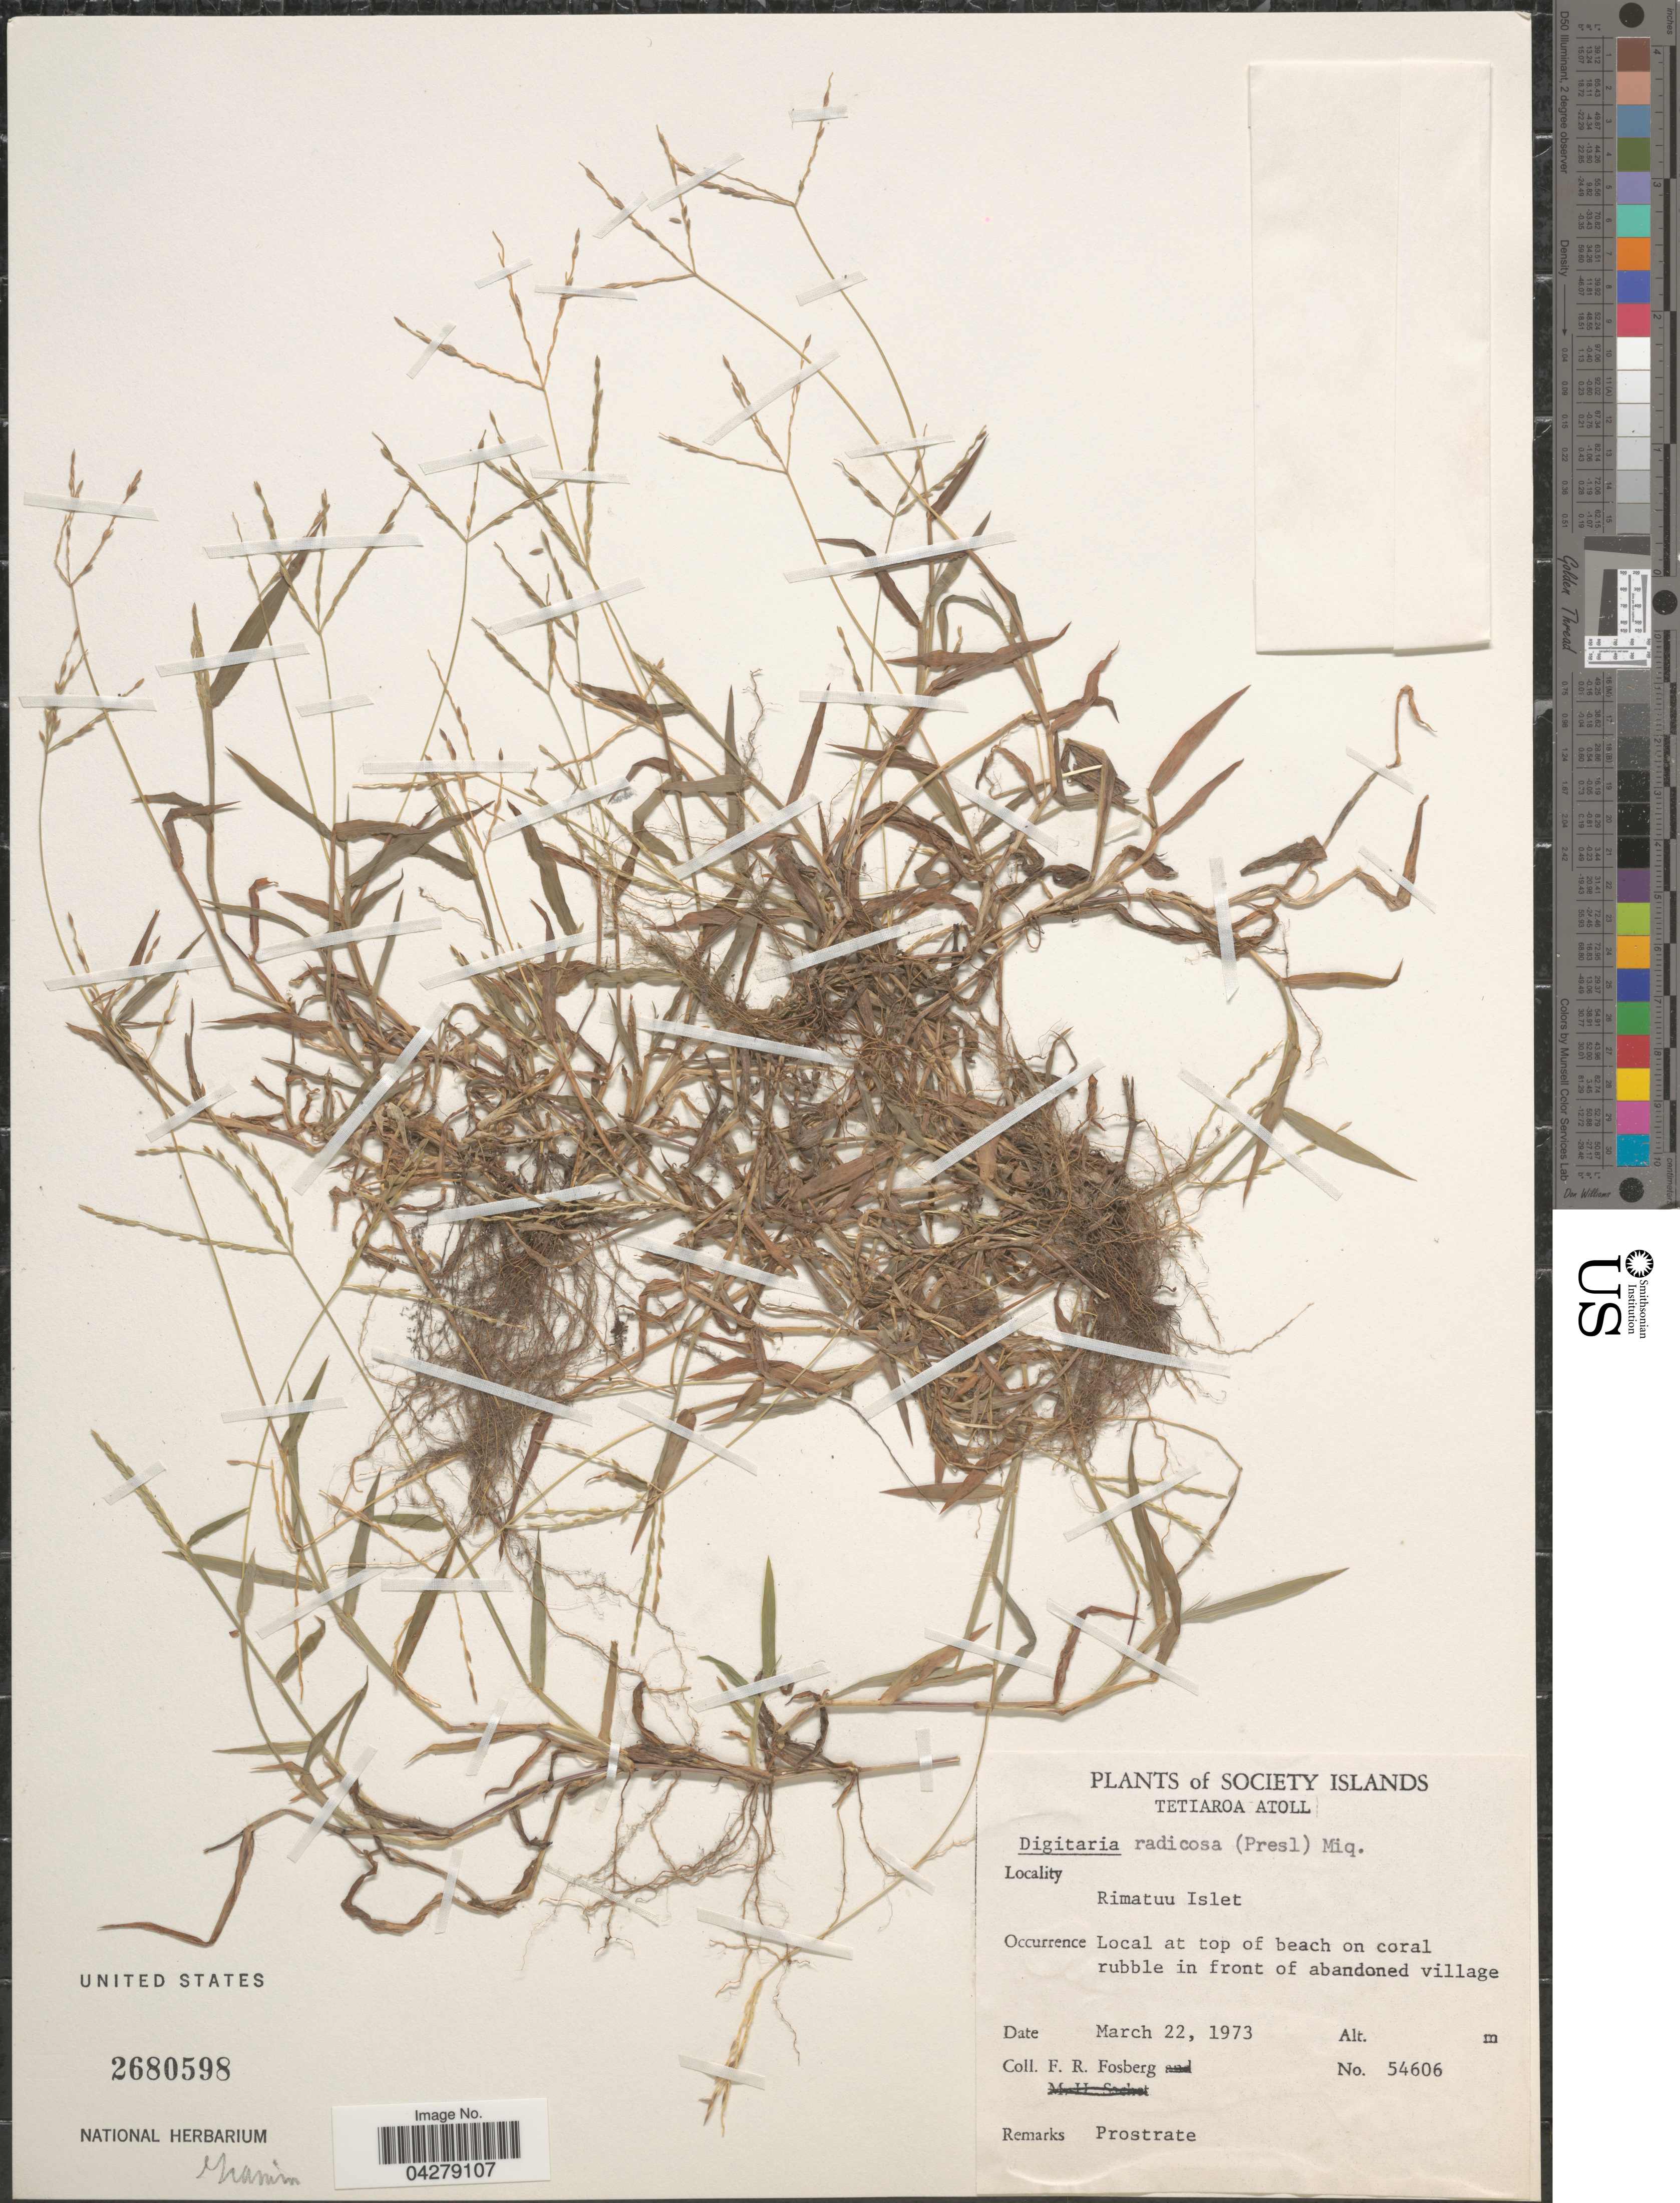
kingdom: Plantae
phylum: Tracheophyta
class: Liliopsida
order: Poales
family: Poaceae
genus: Digitaria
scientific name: Digitaria radicosa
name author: (J. Presl) Miq.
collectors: F. R. Fosberg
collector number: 54606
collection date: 1973-03-22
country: French Polynesia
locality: Society Islands. Tetiaroa Atoll. Rimatuu Islet.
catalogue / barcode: US 2680598